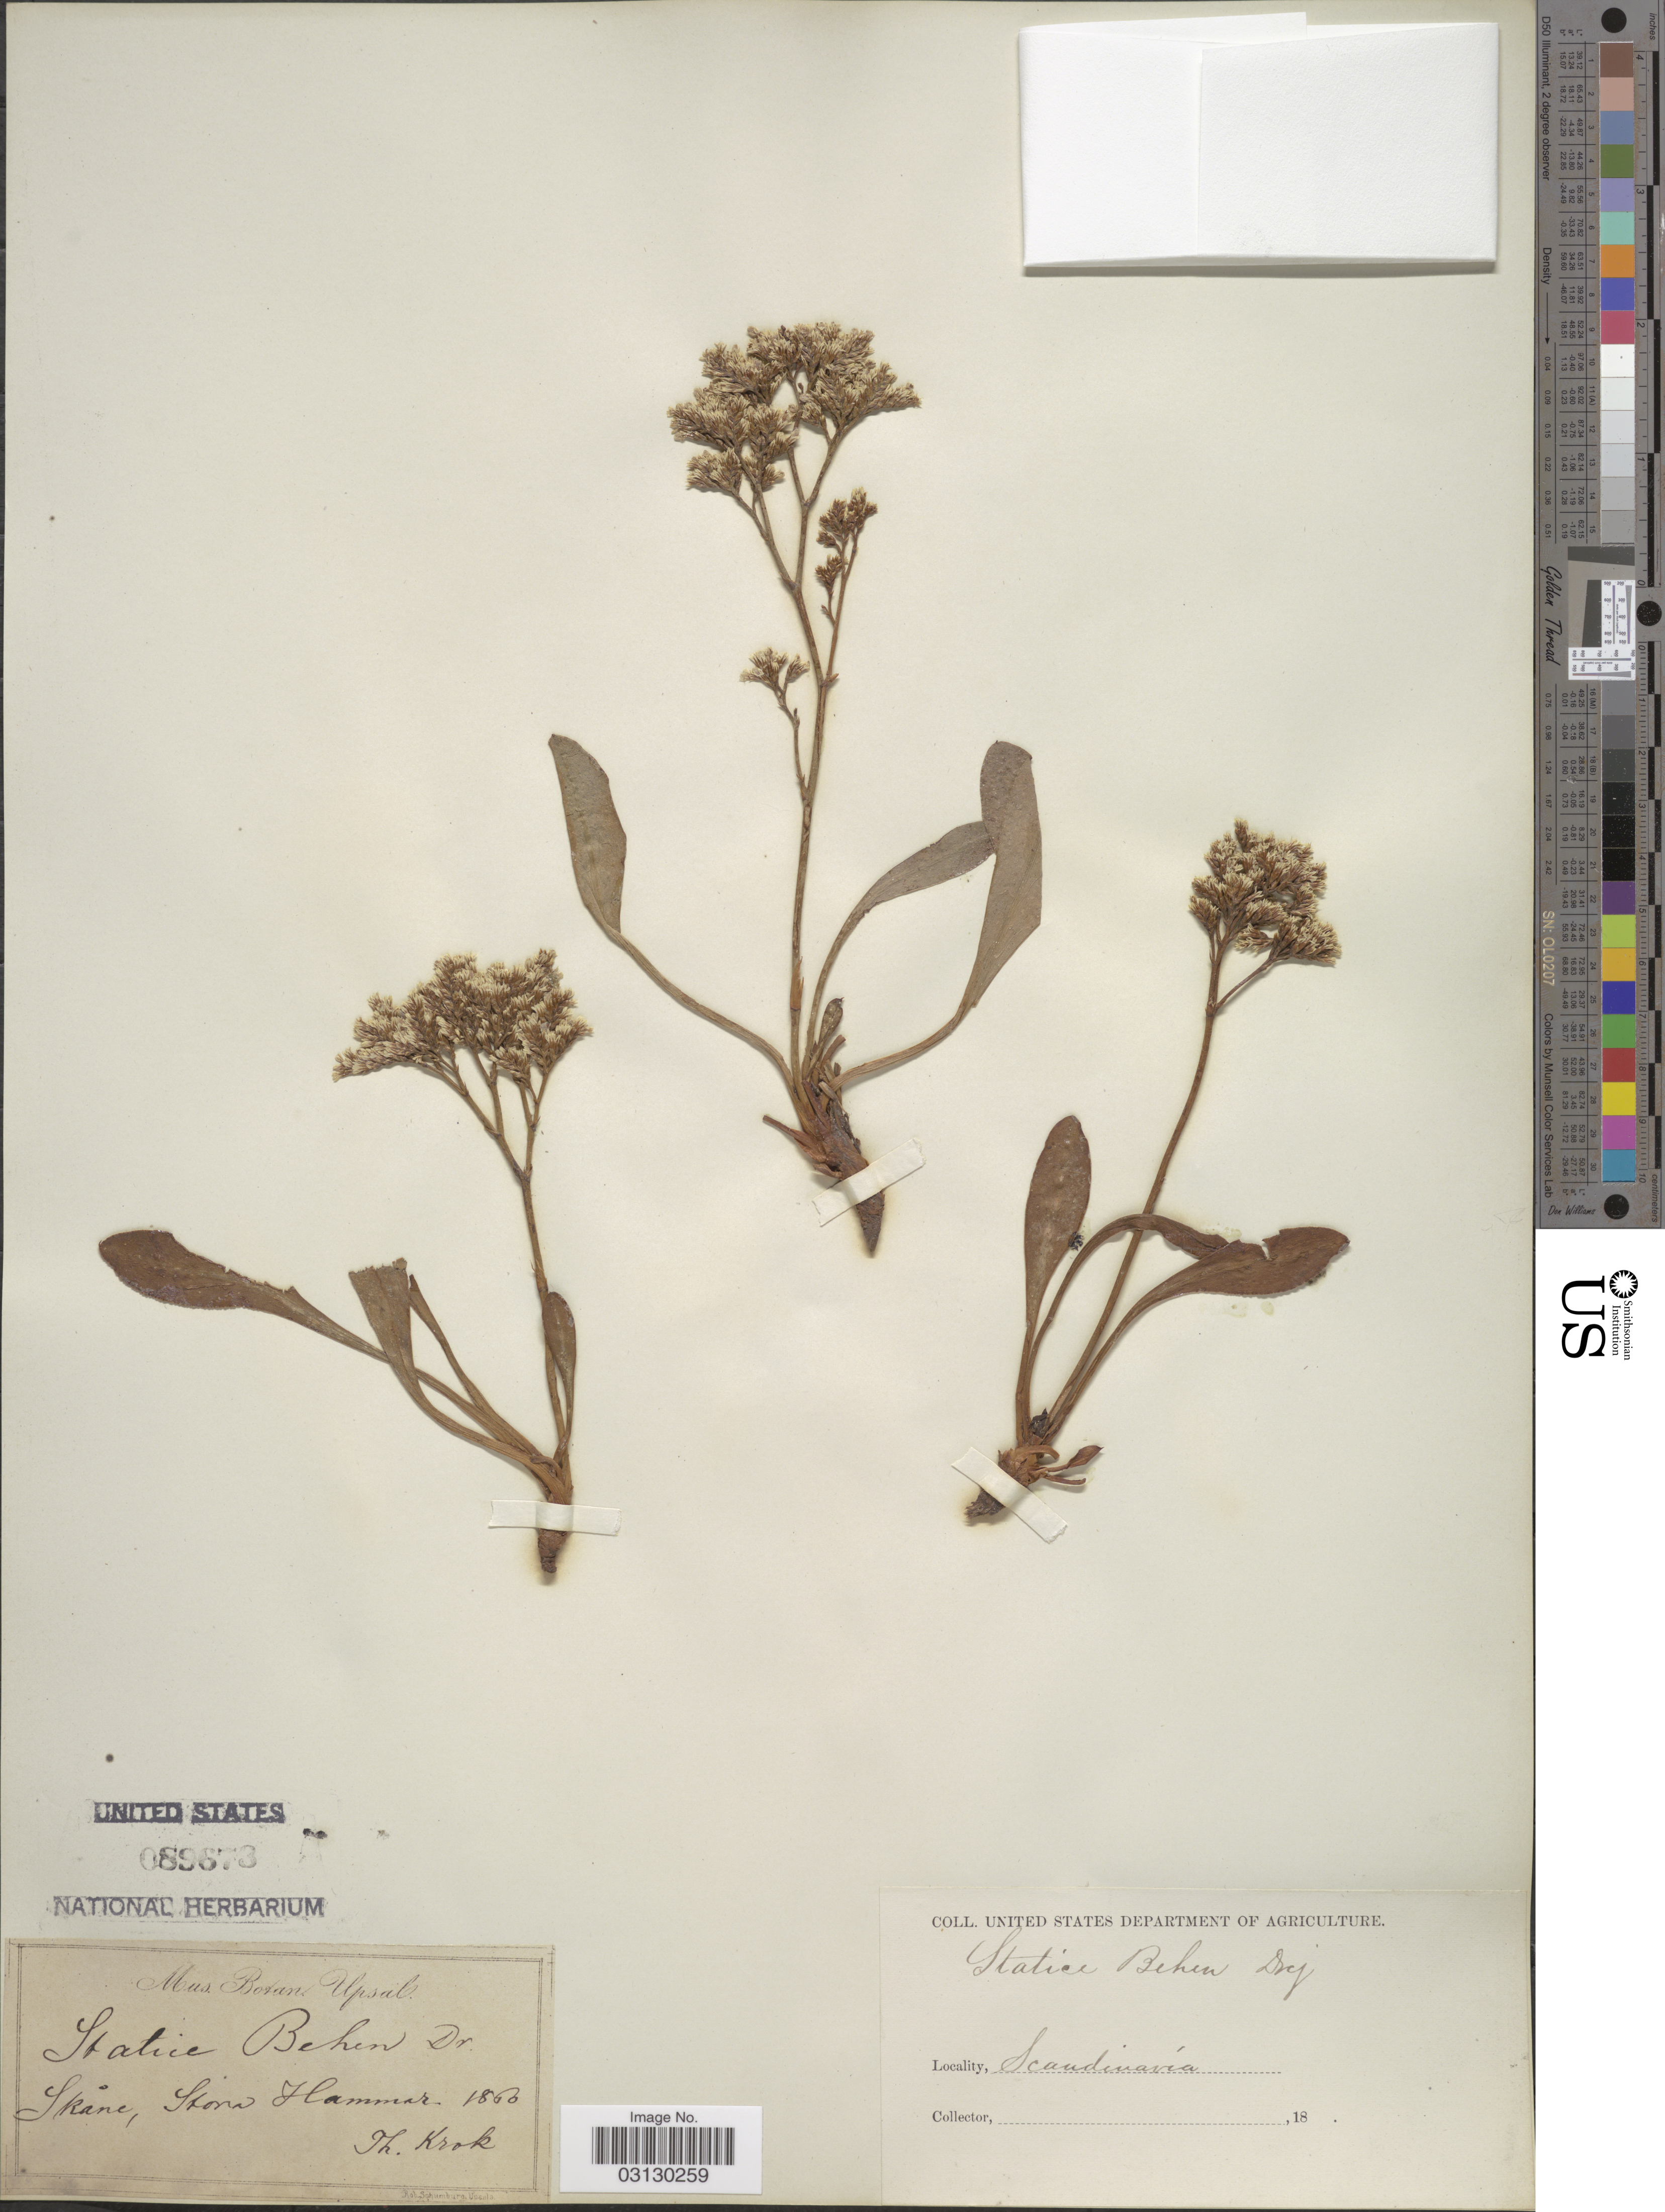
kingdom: Plantae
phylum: Tracheophyta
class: Magnoliopsida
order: Caryophyllales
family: Plumbaginaceae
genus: Limonium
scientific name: Limonium behen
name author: Kuntze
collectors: T. Krok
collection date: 1860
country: Sweden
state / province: Skåne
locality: Scandinavia, Stora Hammar.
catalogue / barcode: US 89673